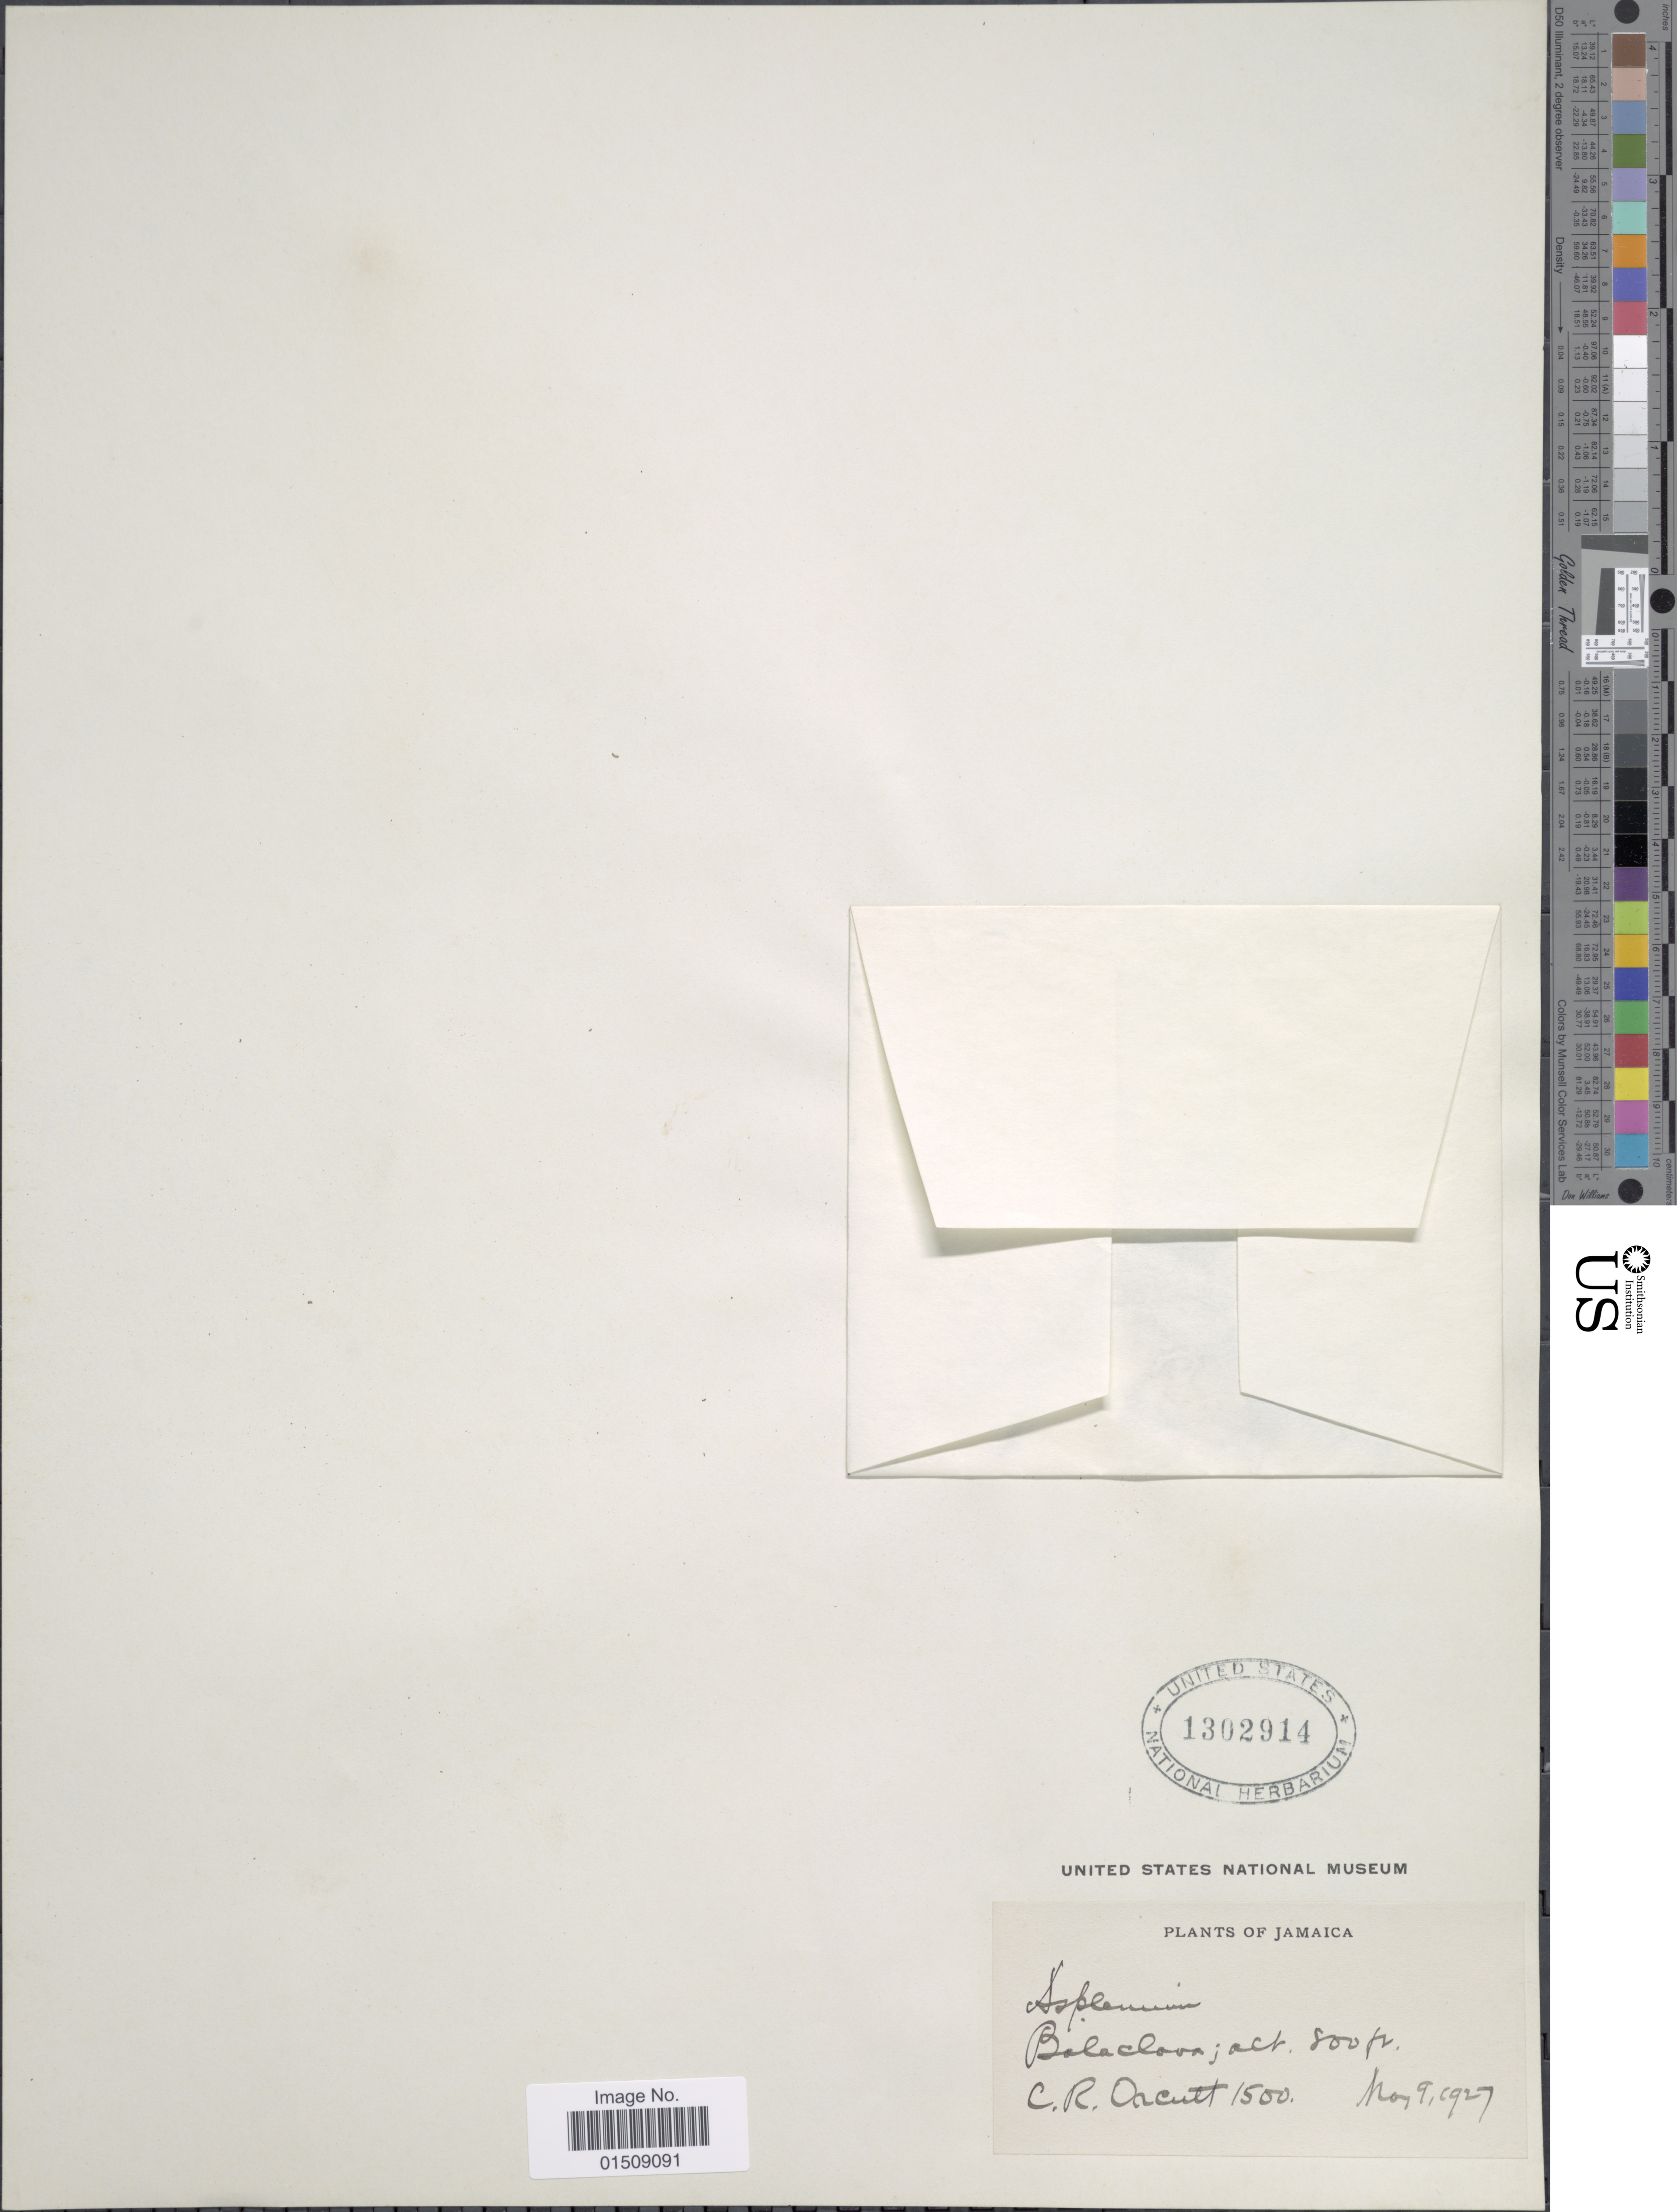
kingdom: Plantae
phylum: Tracheophyta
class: Polypodiopsida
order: Polypodiales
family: Aspleniaceae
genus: Asplenium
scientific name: Asplenium myriophyllum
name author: (Sw.) C. Presl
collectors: C. R. Orcutt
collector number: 1500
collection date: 1927-05-09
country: Jamaica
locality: Balaclava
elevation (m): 244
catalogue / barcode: US 1302914